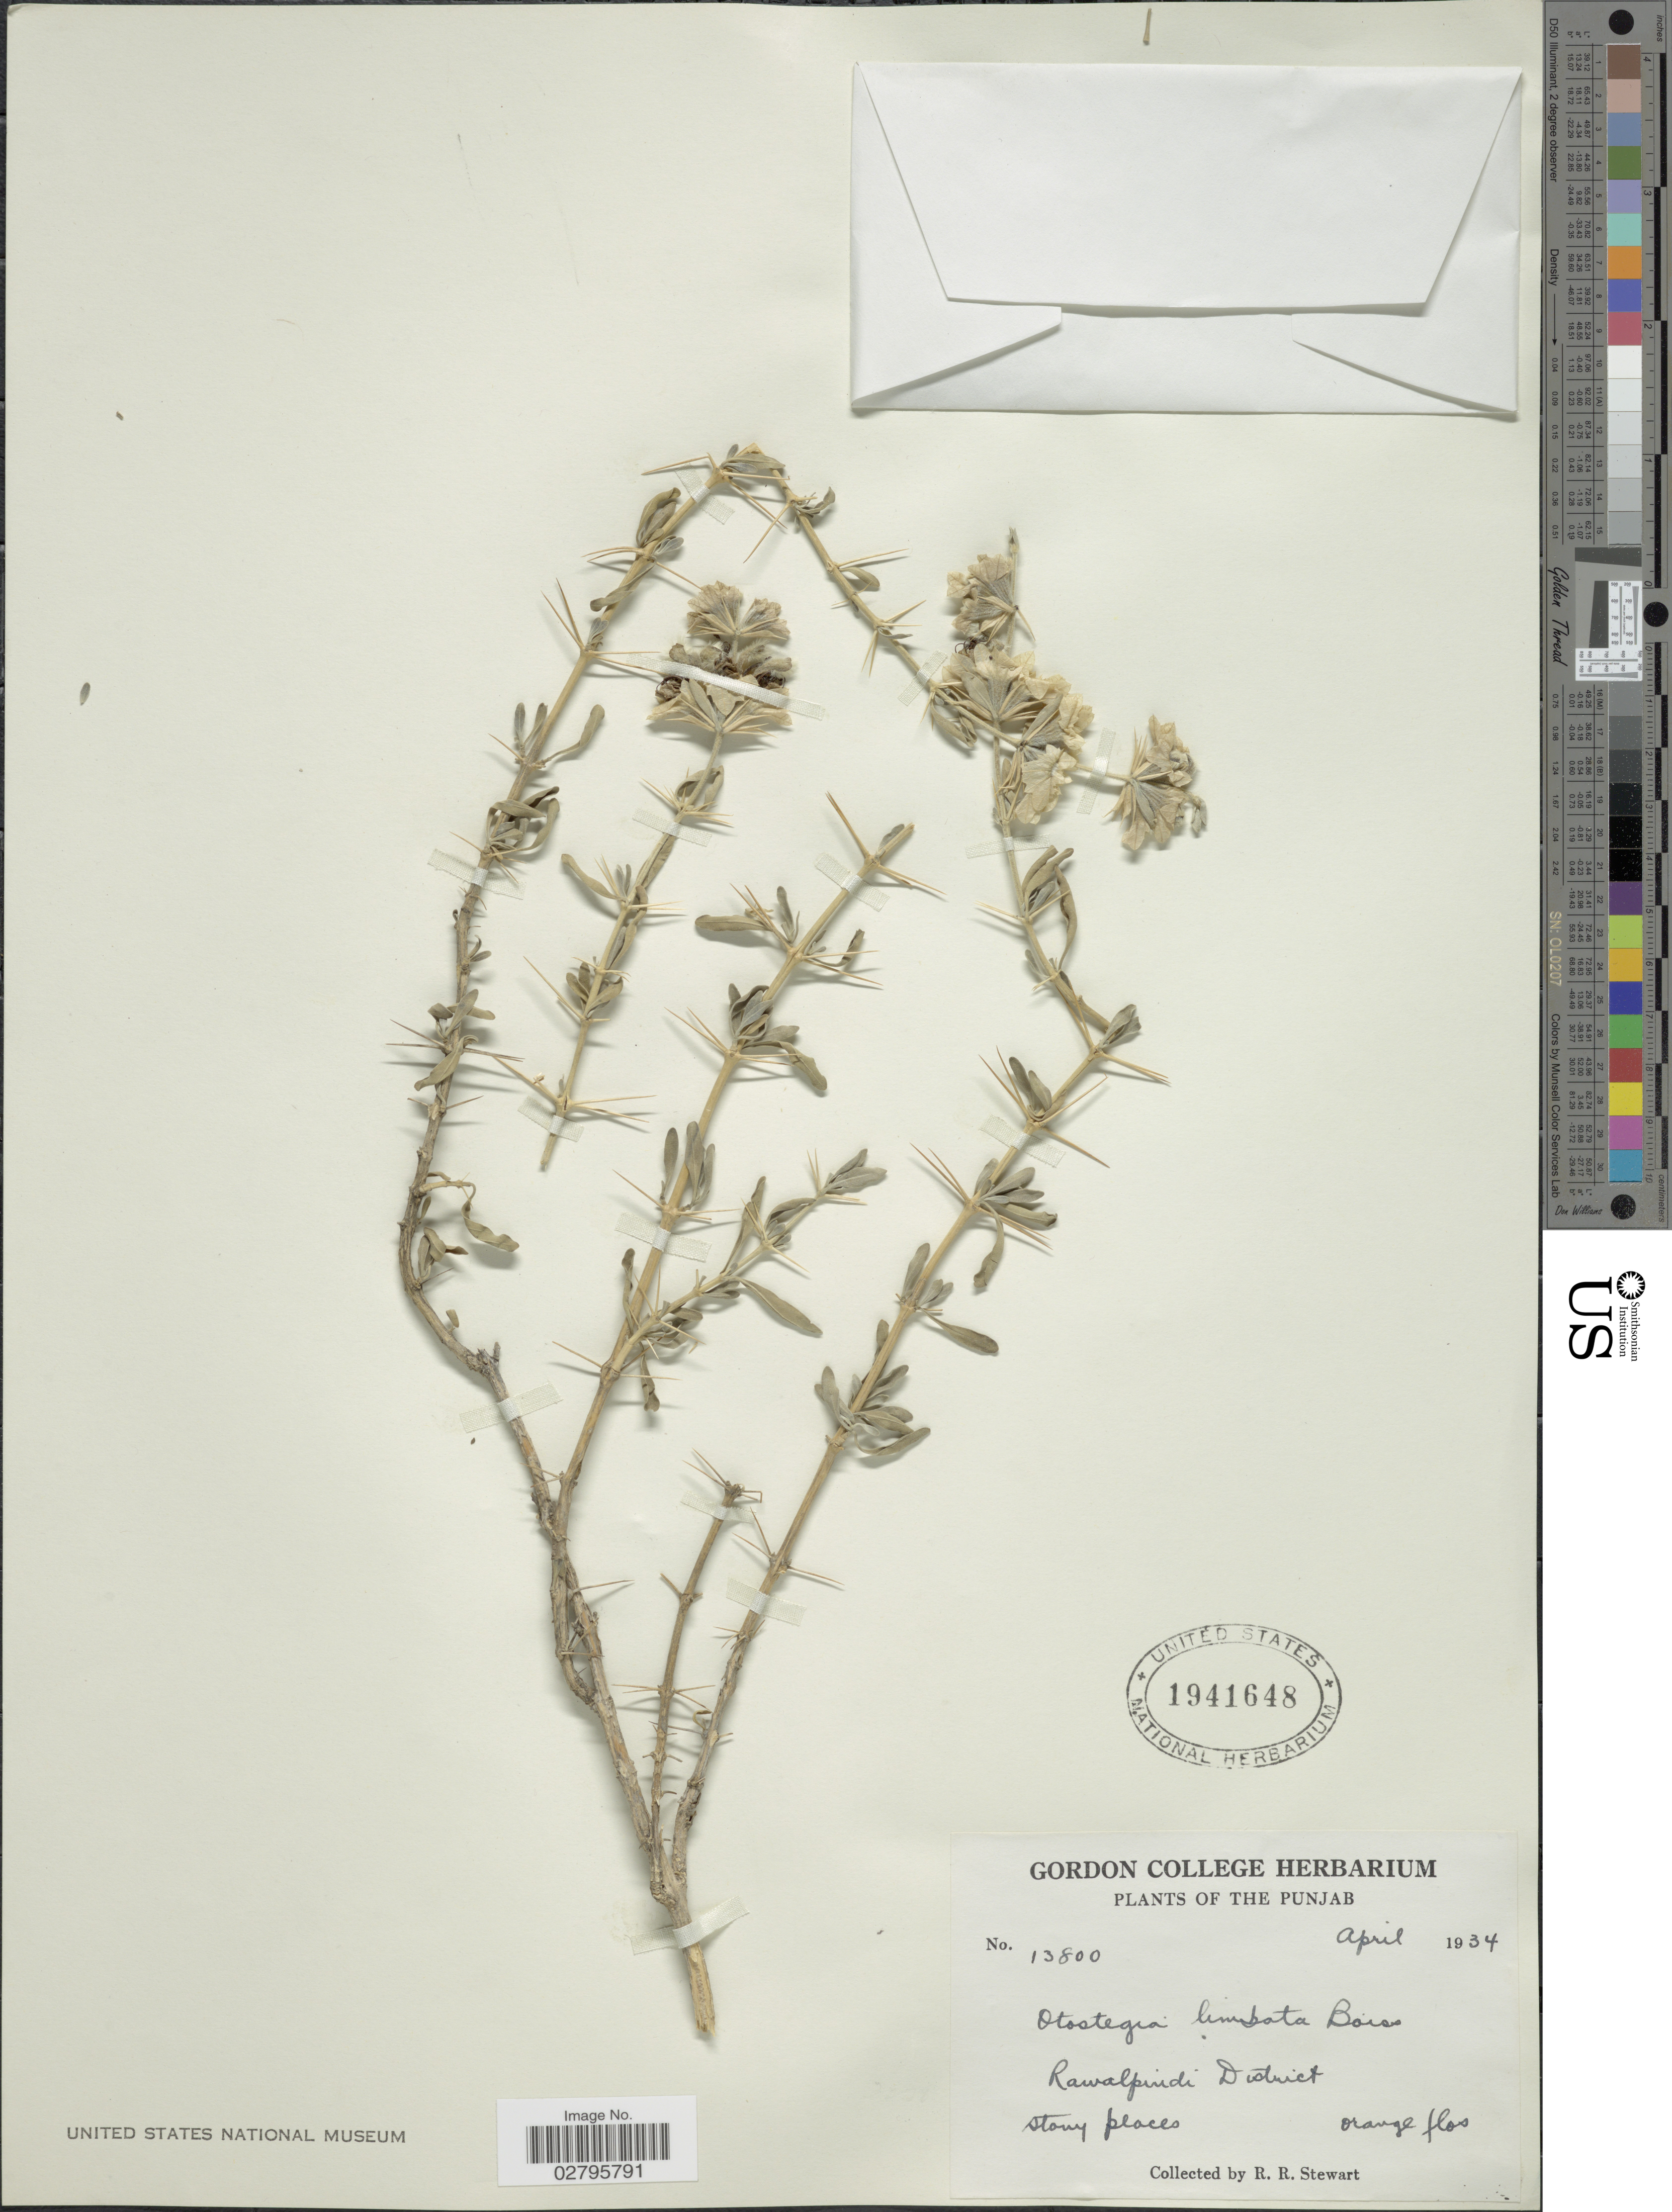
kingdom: Plantae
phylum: Tracheophyta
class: Magnoliopsida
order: Lamiales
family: Lamiaceae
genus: Otostegia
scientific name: Otostegia limbata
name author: (Benth.) Boiss.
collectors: R. R. Stewart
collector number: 13800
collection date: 1934-04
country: Pakistan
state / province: Punjab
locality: Rawalpindi District.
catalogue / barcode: US 1941648